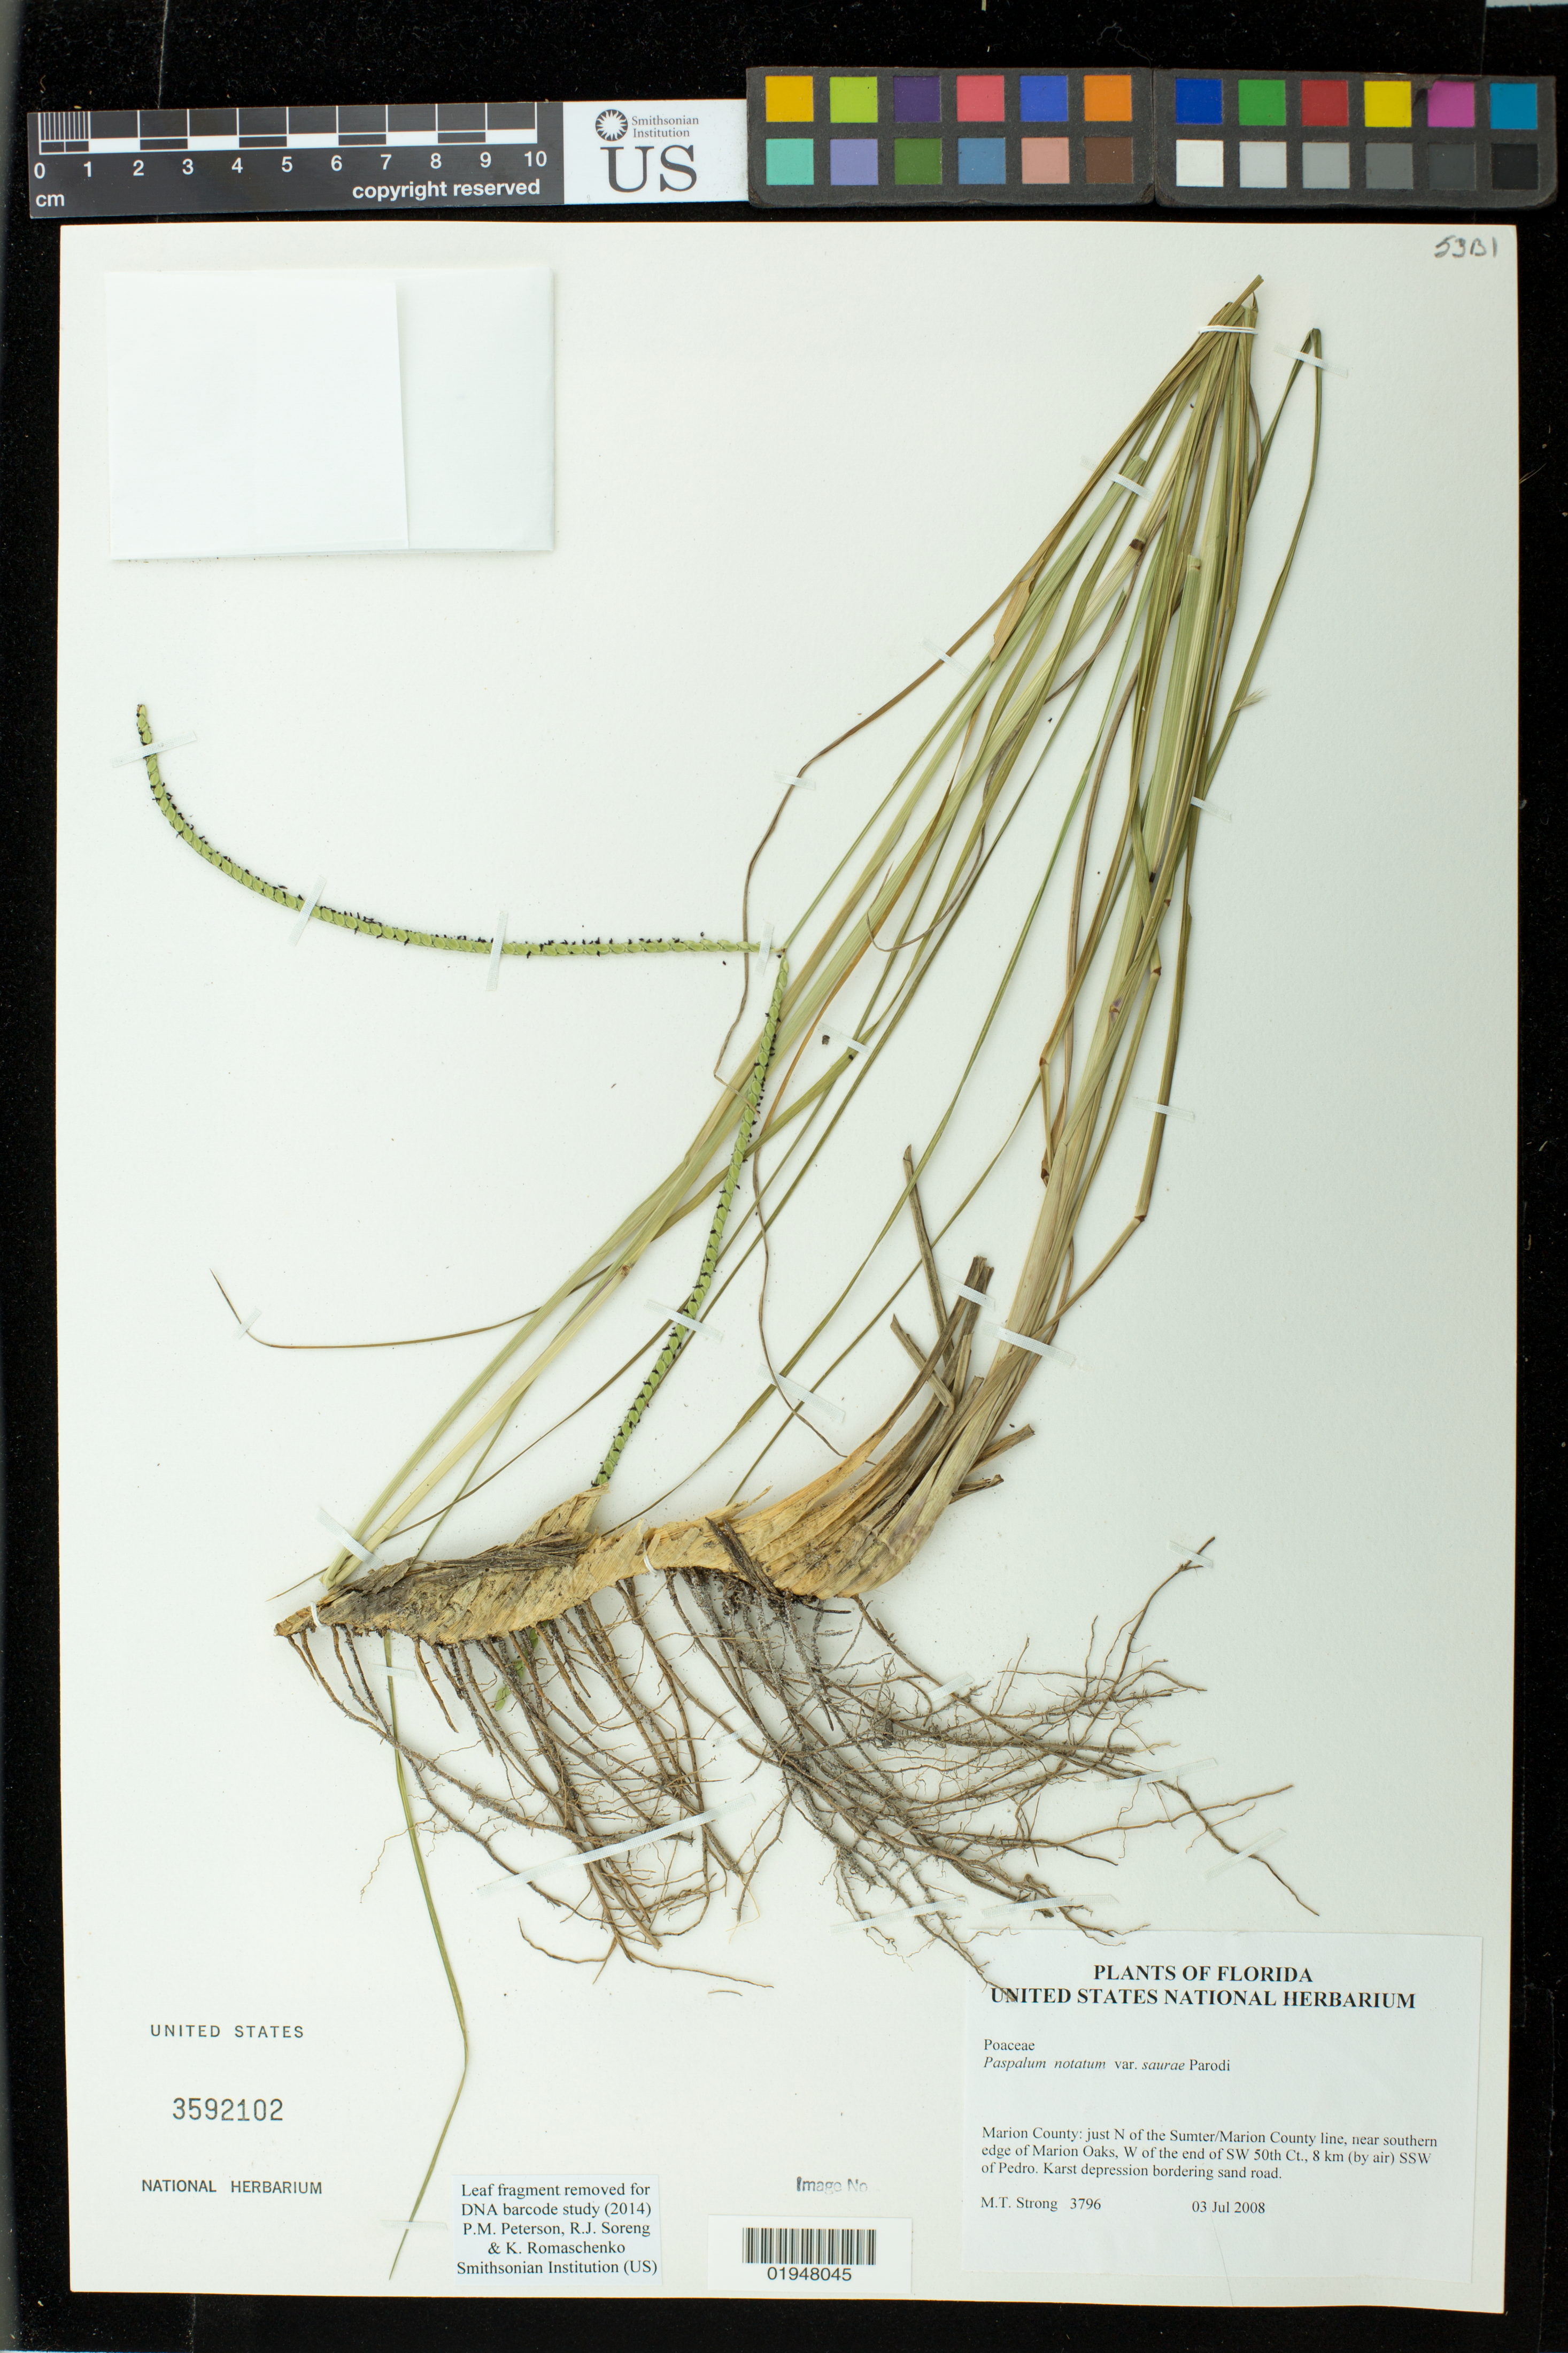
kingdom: Plantae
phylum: Tracheophyta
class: Liliopsida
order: Poales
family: Poaceae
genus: Paspalum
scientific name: Paspalum notatum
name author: Flüggé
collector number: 3796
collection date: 2008-07-03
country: United States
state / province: Florida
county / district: Marion County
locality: just N of the Sumter/Marion County line, near southern edge of Marion Oaks, W of the end of SW 50th Ct., 8 km (by air) SSW of Pedro.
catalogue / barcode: US 3592102